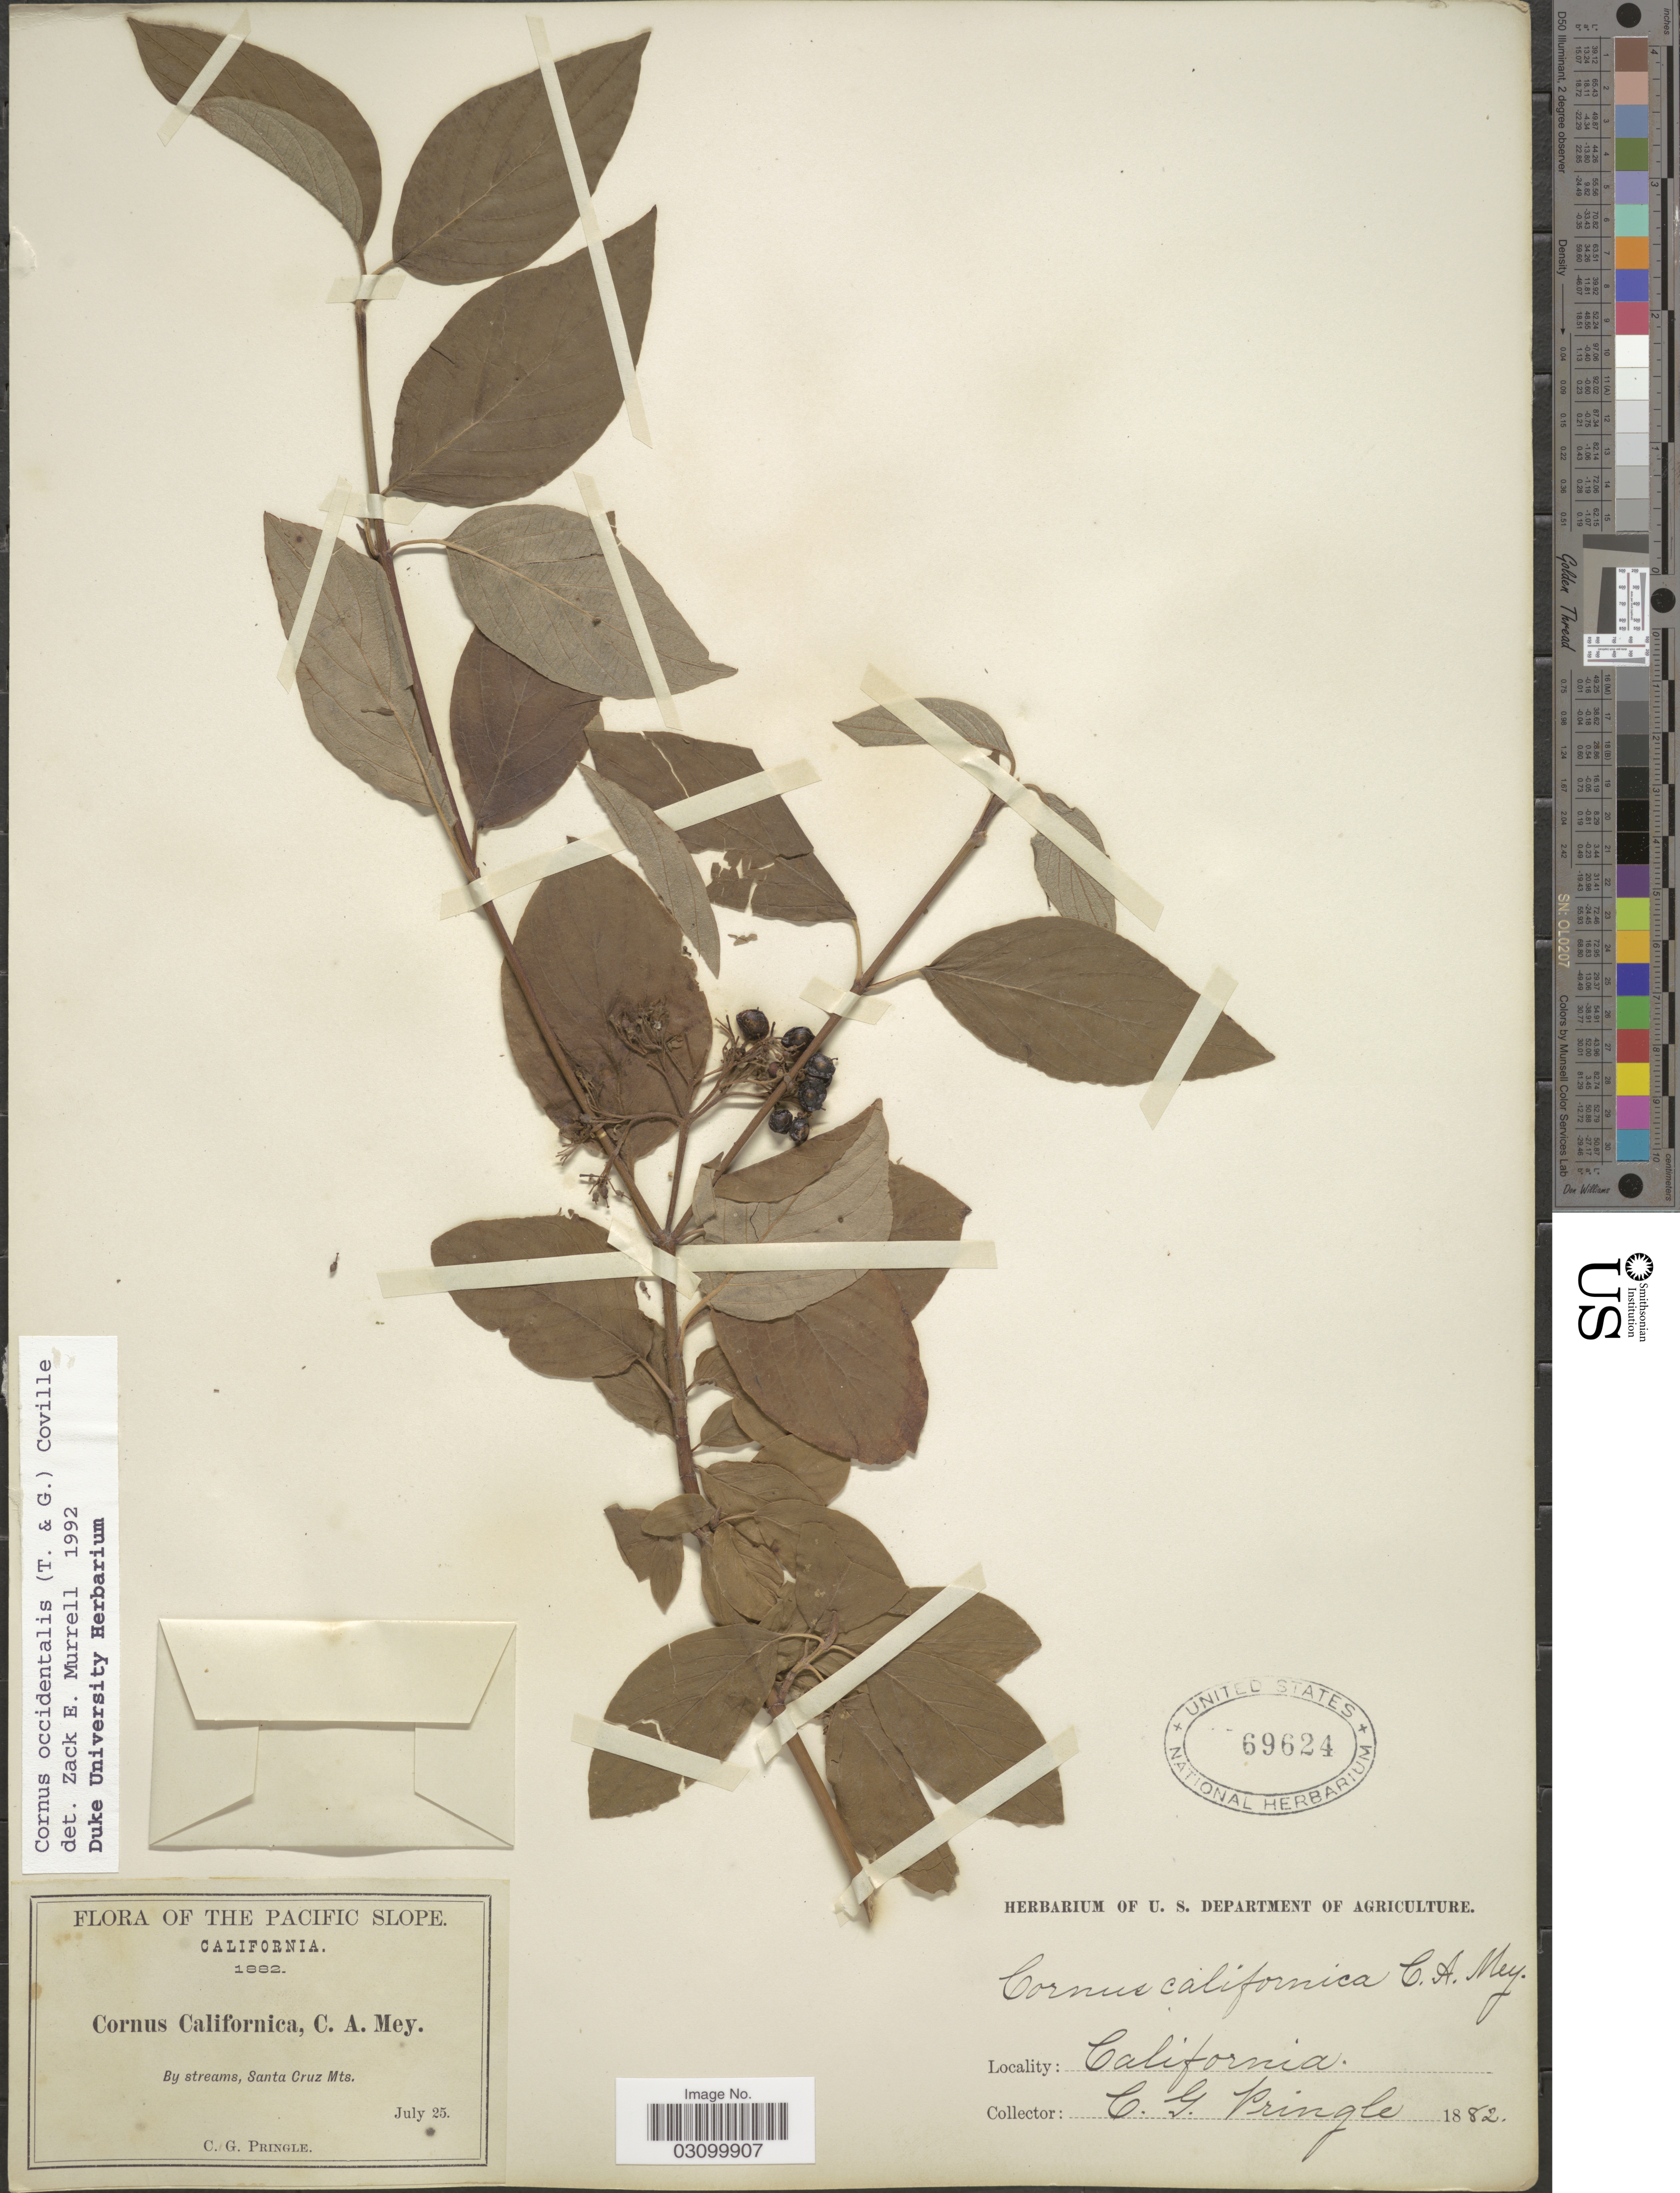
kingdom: Plantae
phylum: Tracheophyta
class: Magnoliopsida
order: Cornales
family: Cornaceae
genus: Cornus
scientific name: Cornus occidentalis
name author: (Torr. & A. Gray) Coville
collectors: C. G. Pringle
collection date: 1882-07-25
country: United States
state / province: California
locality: Pacific Slope. By streams, Santa Cruz Mts.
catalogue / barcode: US 69624